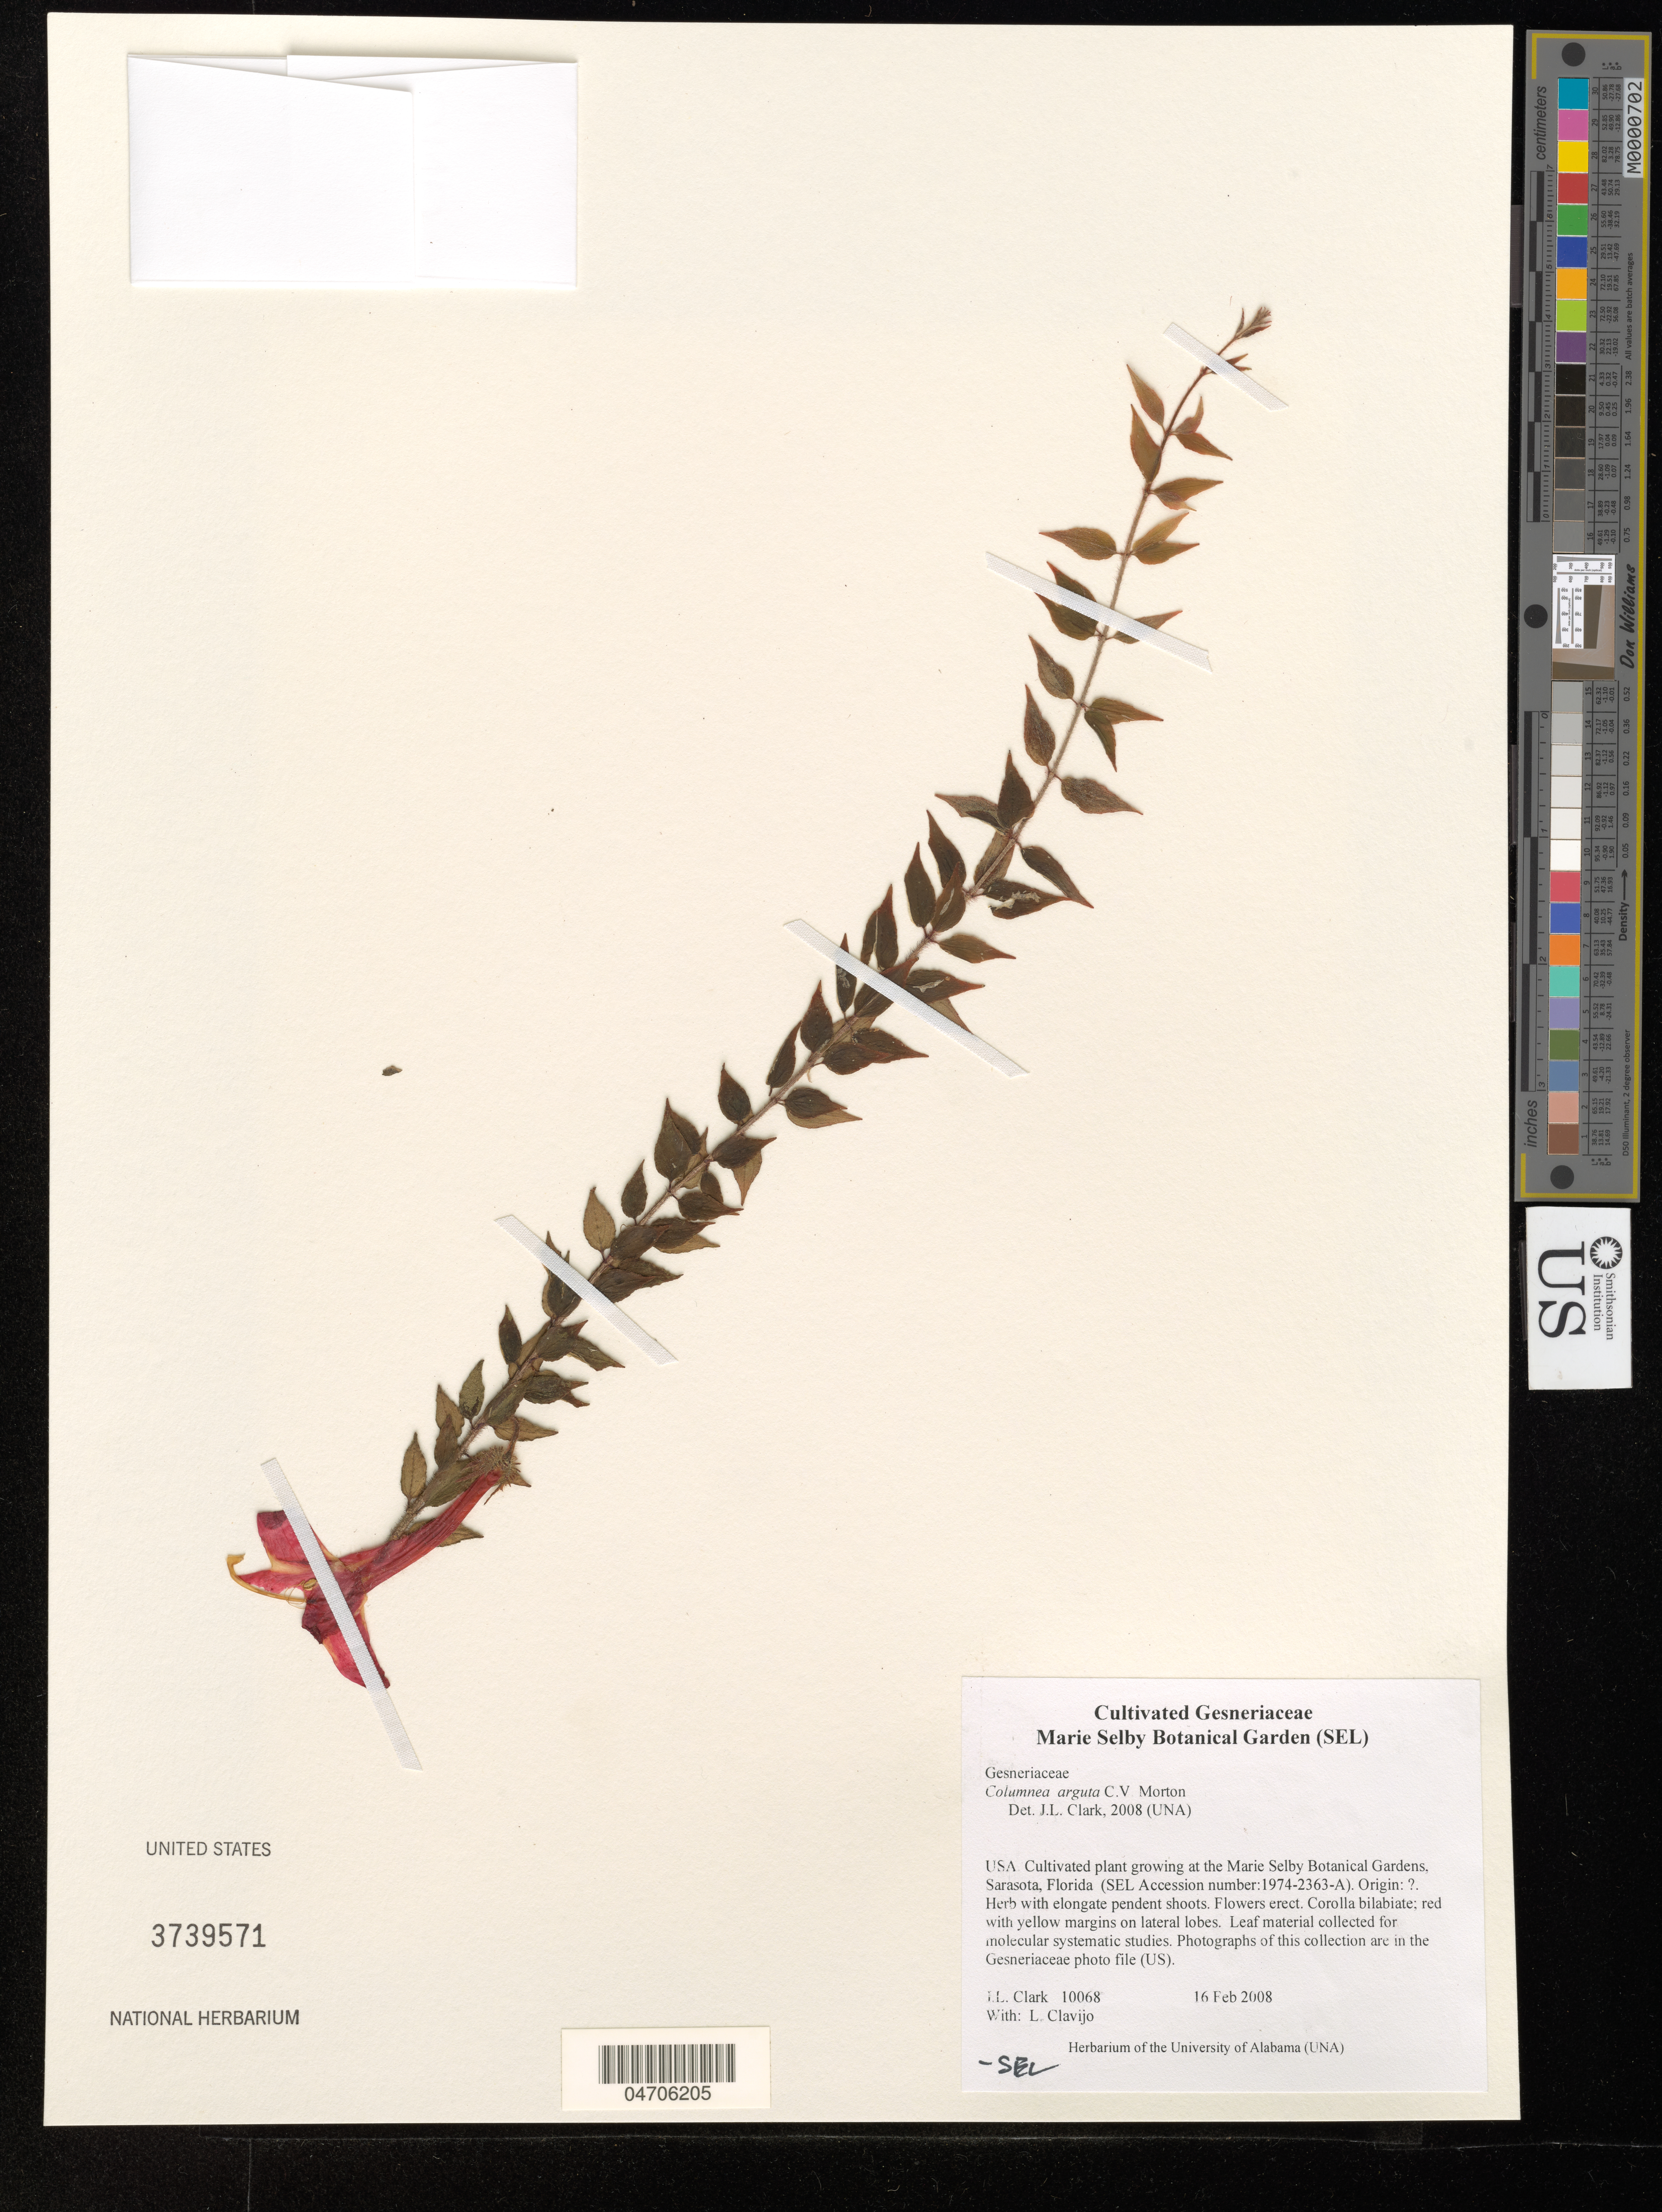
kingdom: Plantae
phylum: Tracheophyta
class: Magnoliopsida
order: Lamiales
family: Gesneriaceae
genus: Columnea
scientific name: Columnea arguta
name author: C.V. Morton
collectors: J. L. Clark & L. Clavijo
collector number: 10068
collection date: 2008-02-16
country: United States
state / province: Florida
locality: At the Marie Selby Botanical Gardens. Sarasota (SEL Accession number: 1974-2363-A).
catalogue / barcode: US 3739571